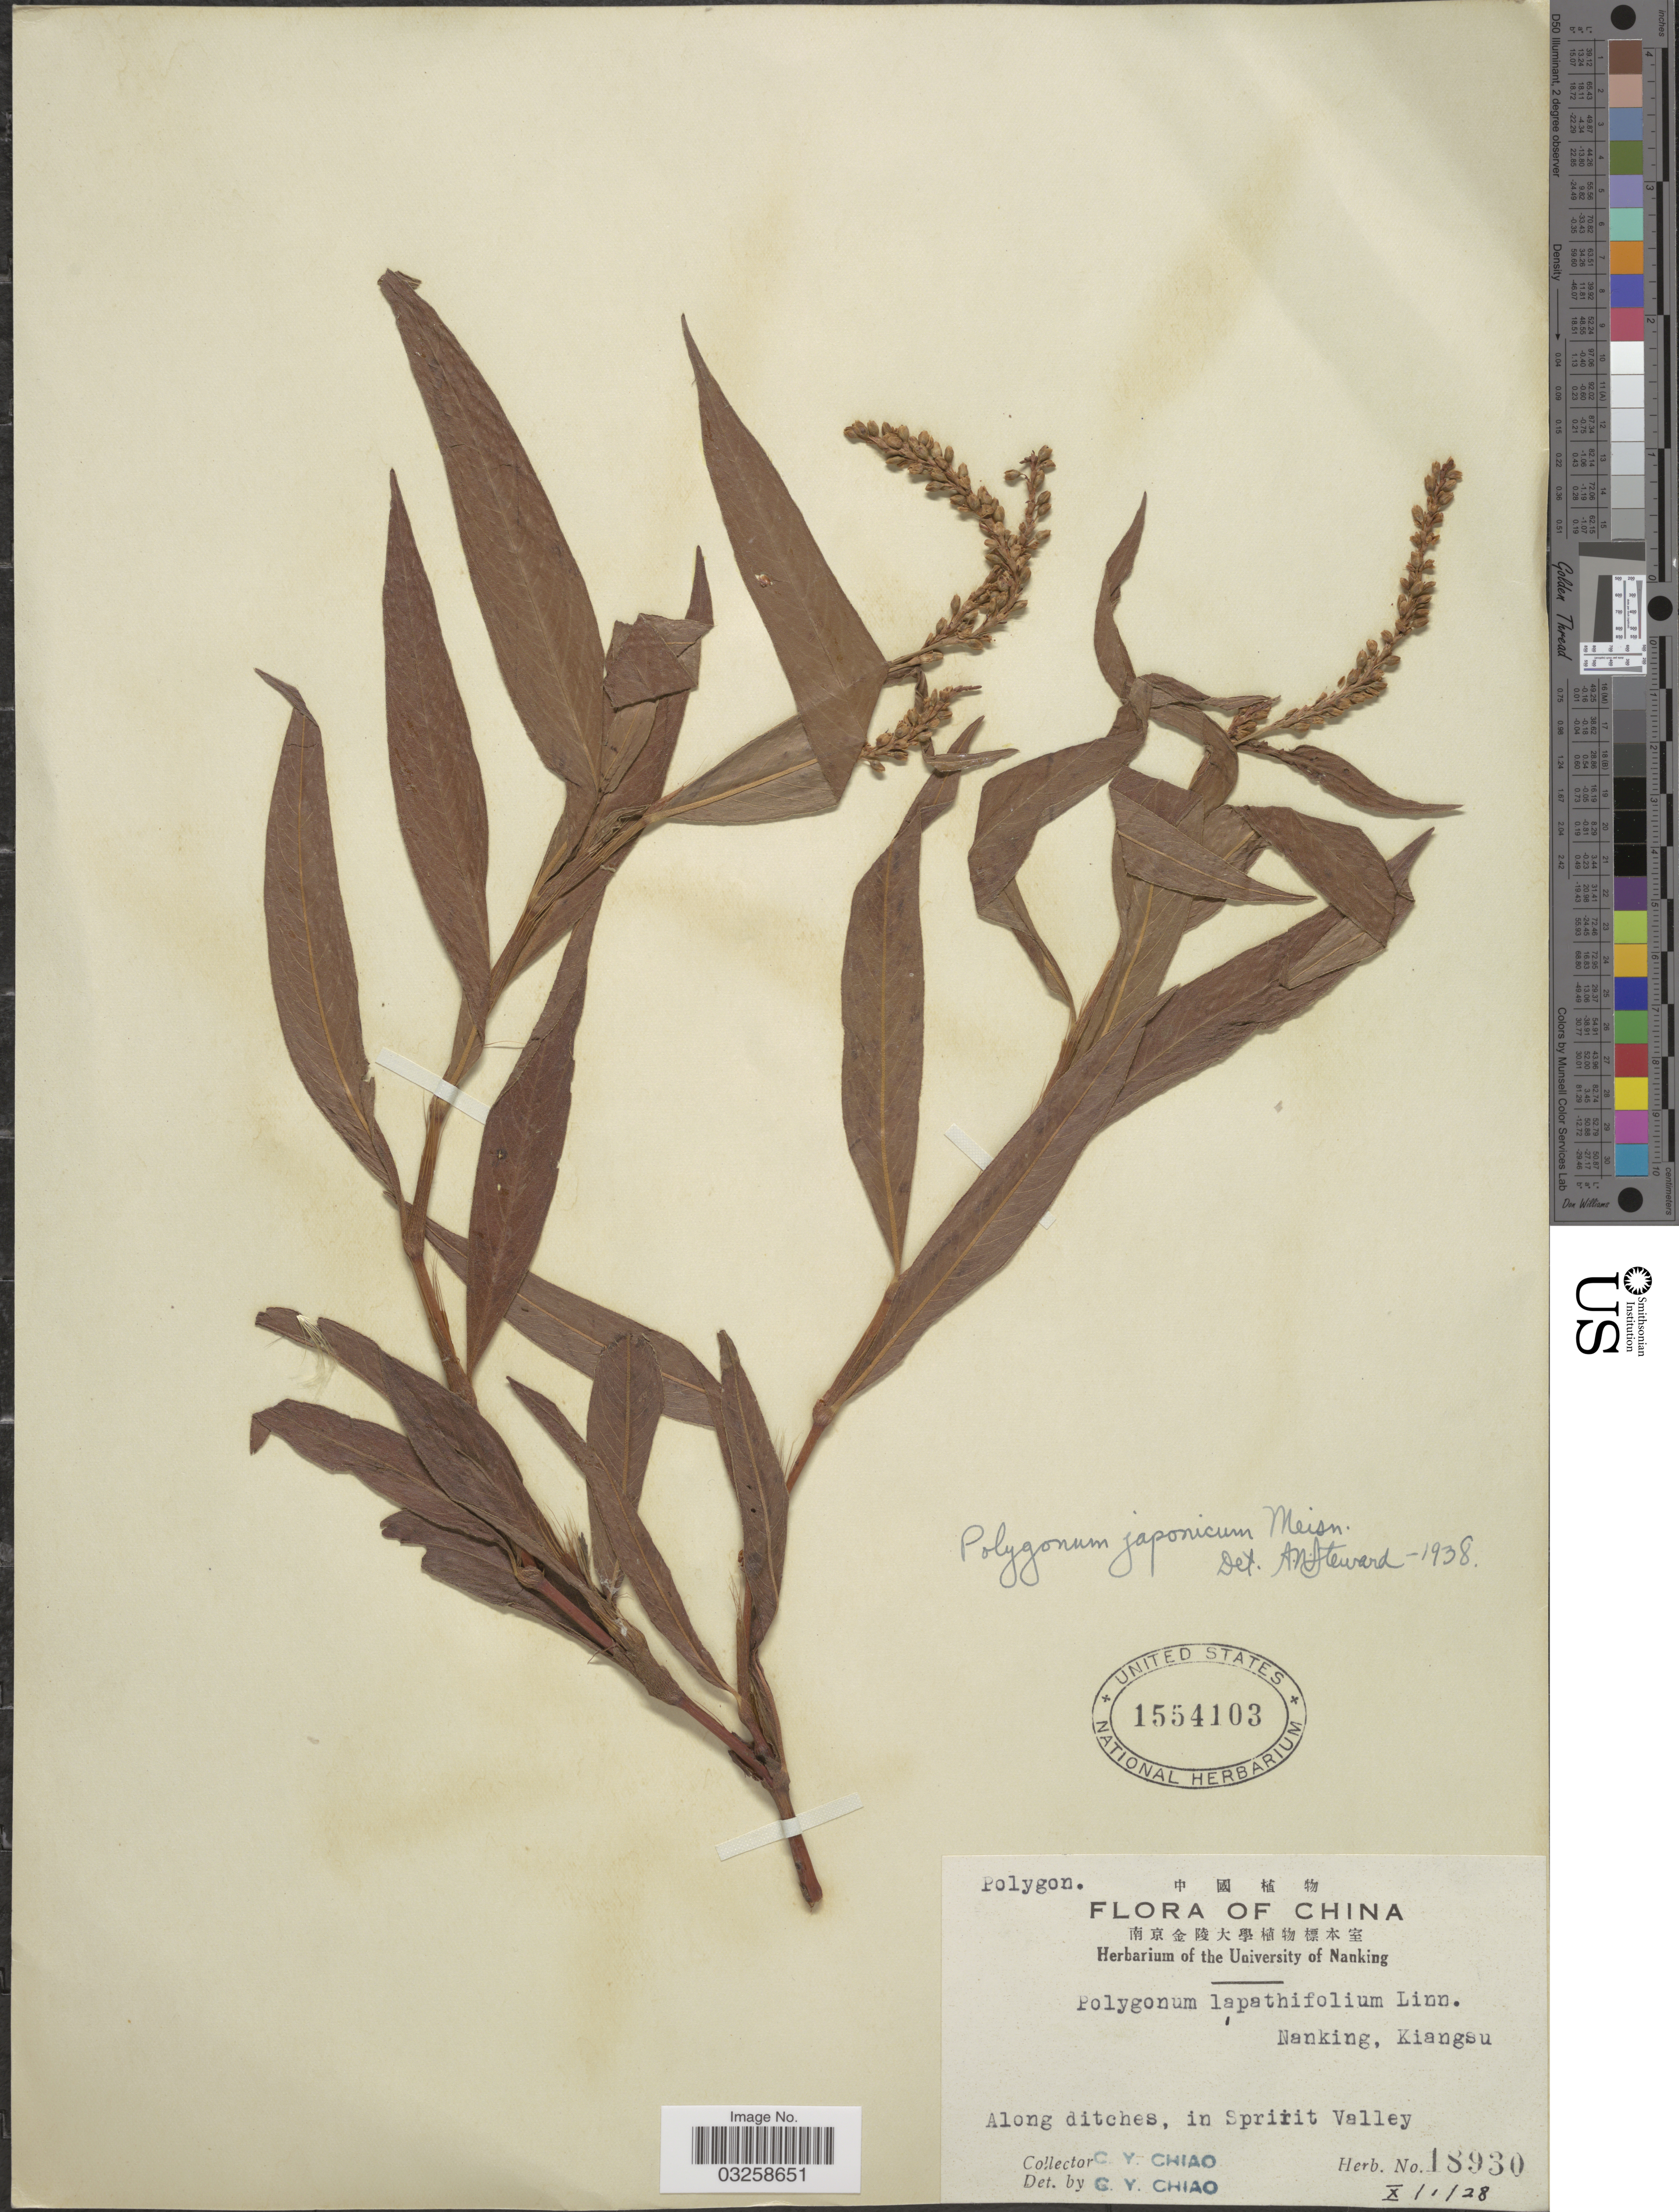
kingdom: Plantae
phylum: Tracheophyta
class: Magnoliopsida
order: Caryophyllales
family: Polygonaceae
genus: Polygonum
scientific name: Polygonum japonicum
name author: Meisn.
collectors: C. Y. Chiao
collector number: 18930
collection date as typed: Transcribed d/m/y: 1/10/28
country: China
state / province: Jiangsu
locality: Nanking, Kiangsu. Along ditches, in Spirit Valley.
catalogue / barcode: US 1554103